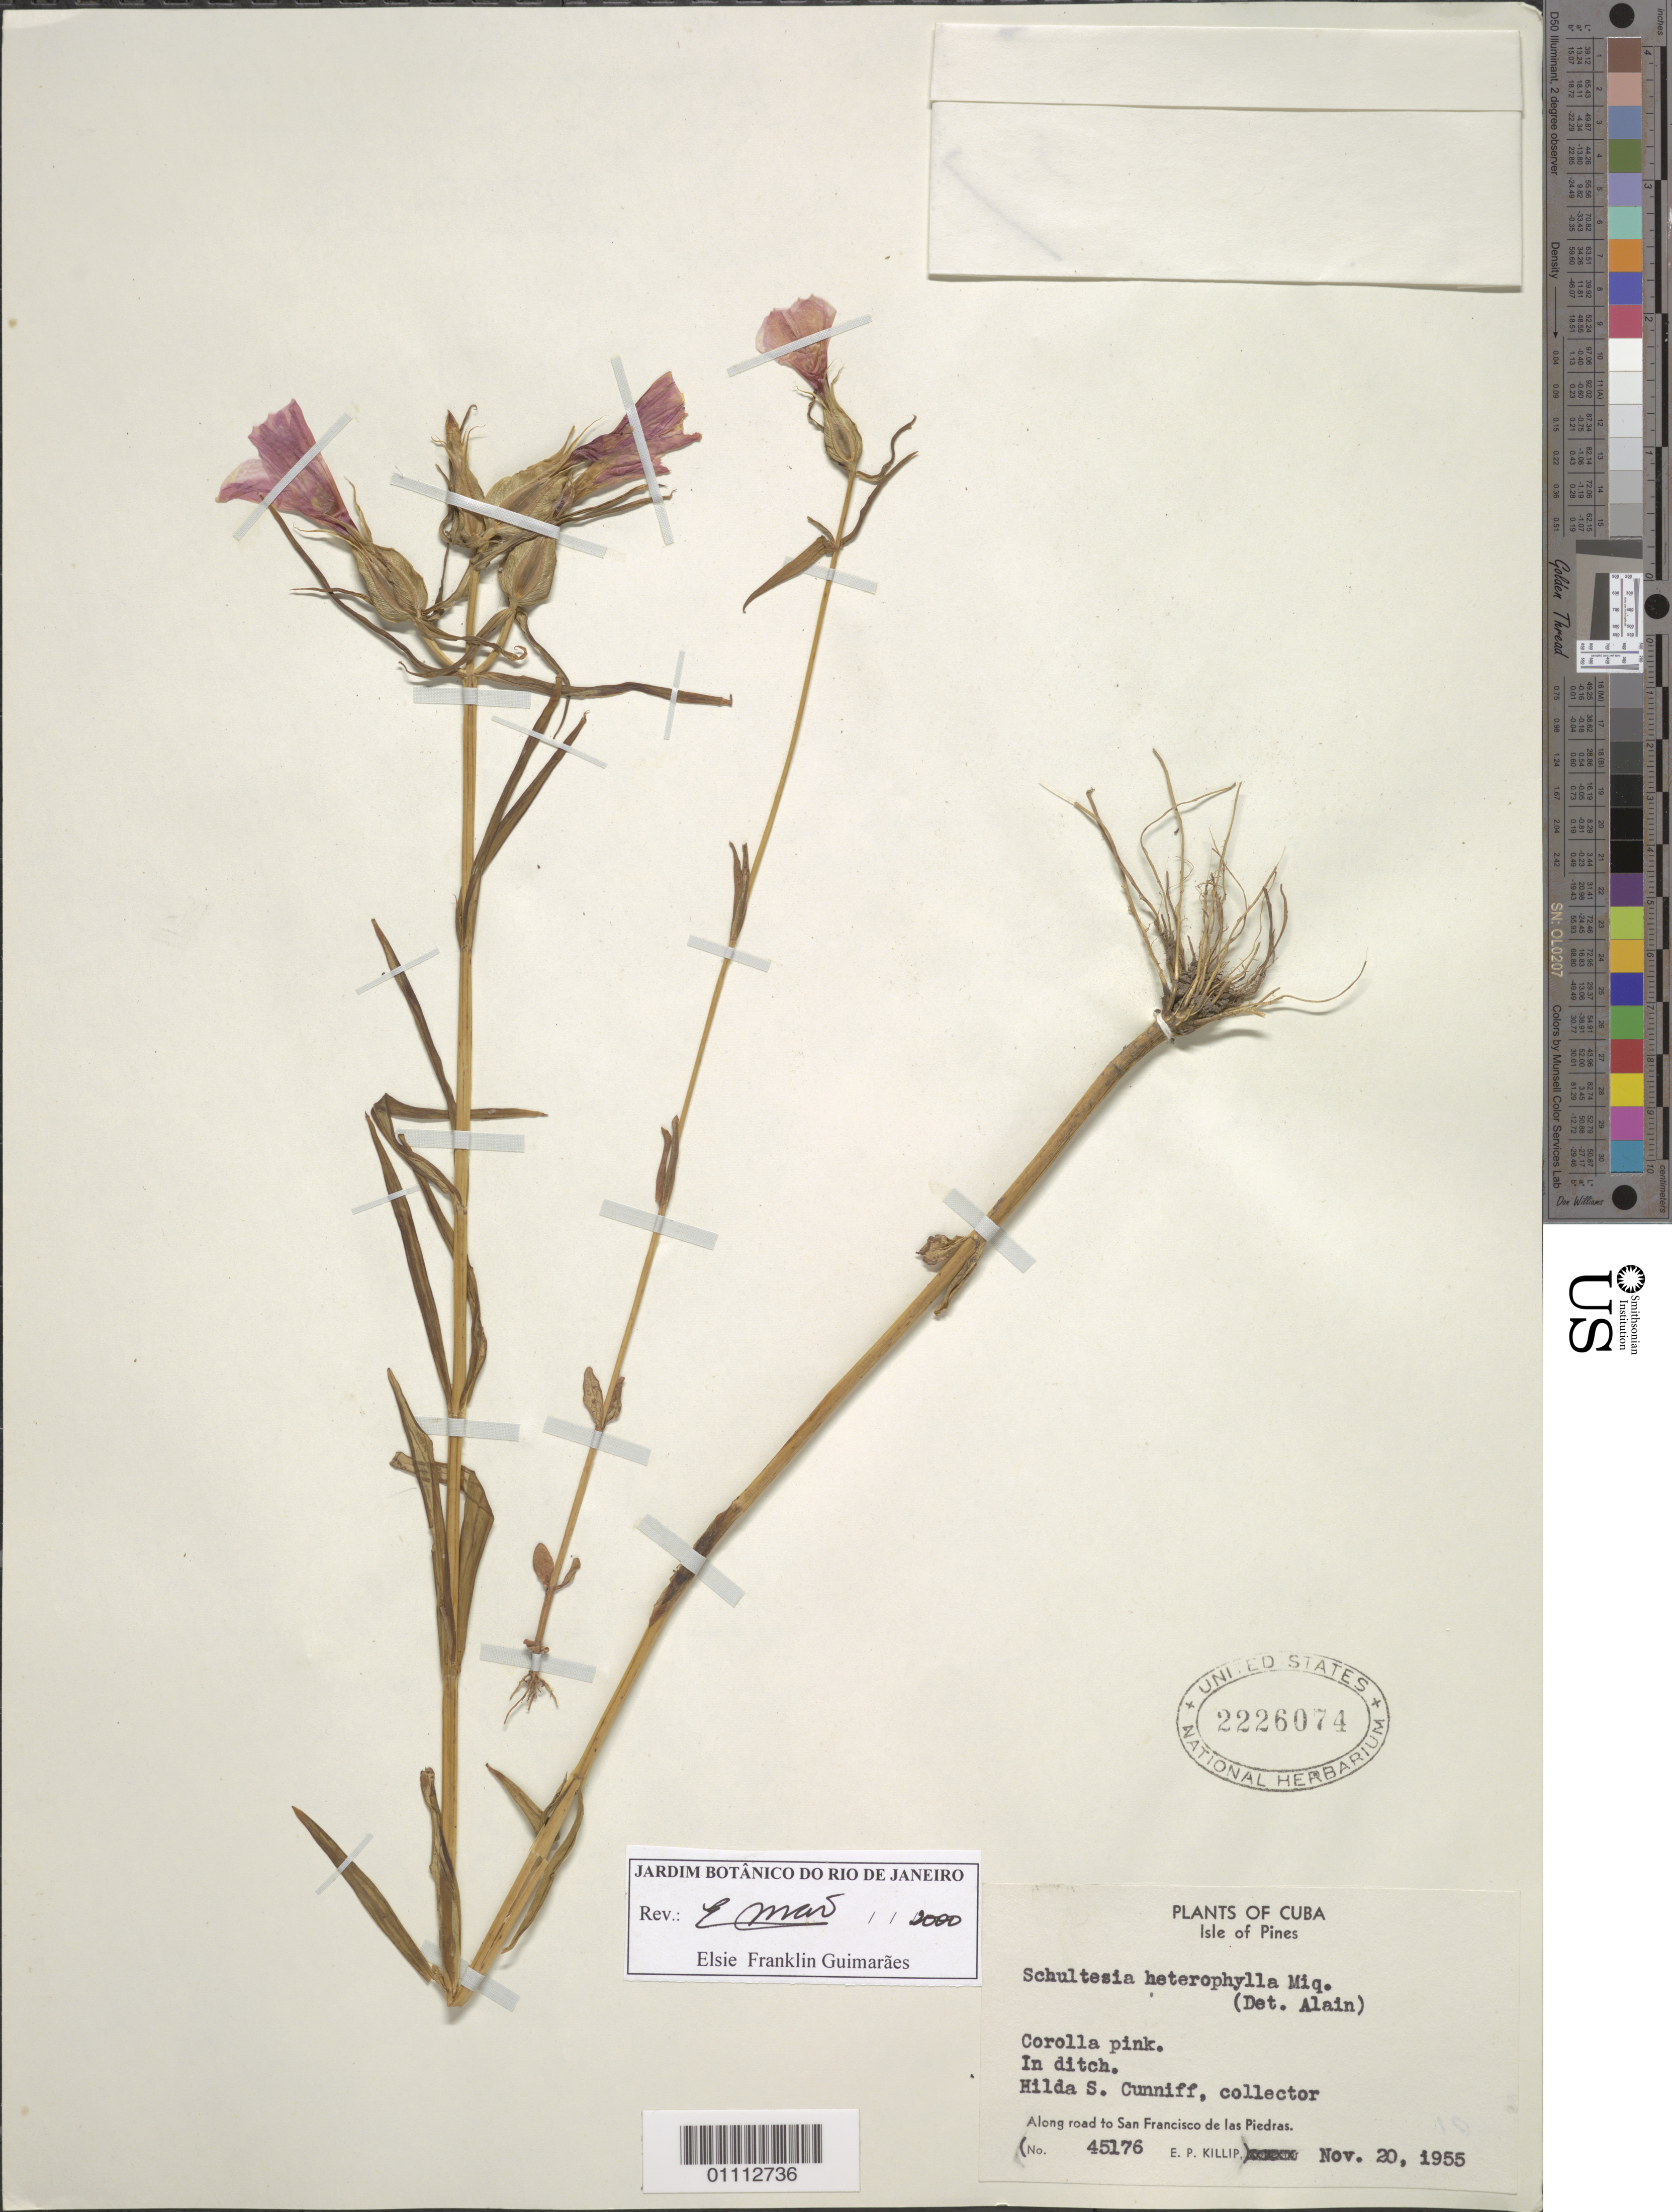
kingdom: Plantae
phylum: Tracheophyta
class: Magnoliopsida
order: Gentianales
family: Gentianaceae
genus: Schultesia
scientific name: Schultesia heterophylla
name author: Miq.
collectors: H. Cunniff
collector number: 45176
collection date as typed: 20 Nov 1955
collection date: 1955-11-20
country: Cuba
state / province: Isla de La Juventud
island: Isla de la Juventud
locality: Isle of Pines, Along road to San Francisco de las Piedras In ditch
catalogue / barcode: US 2226074